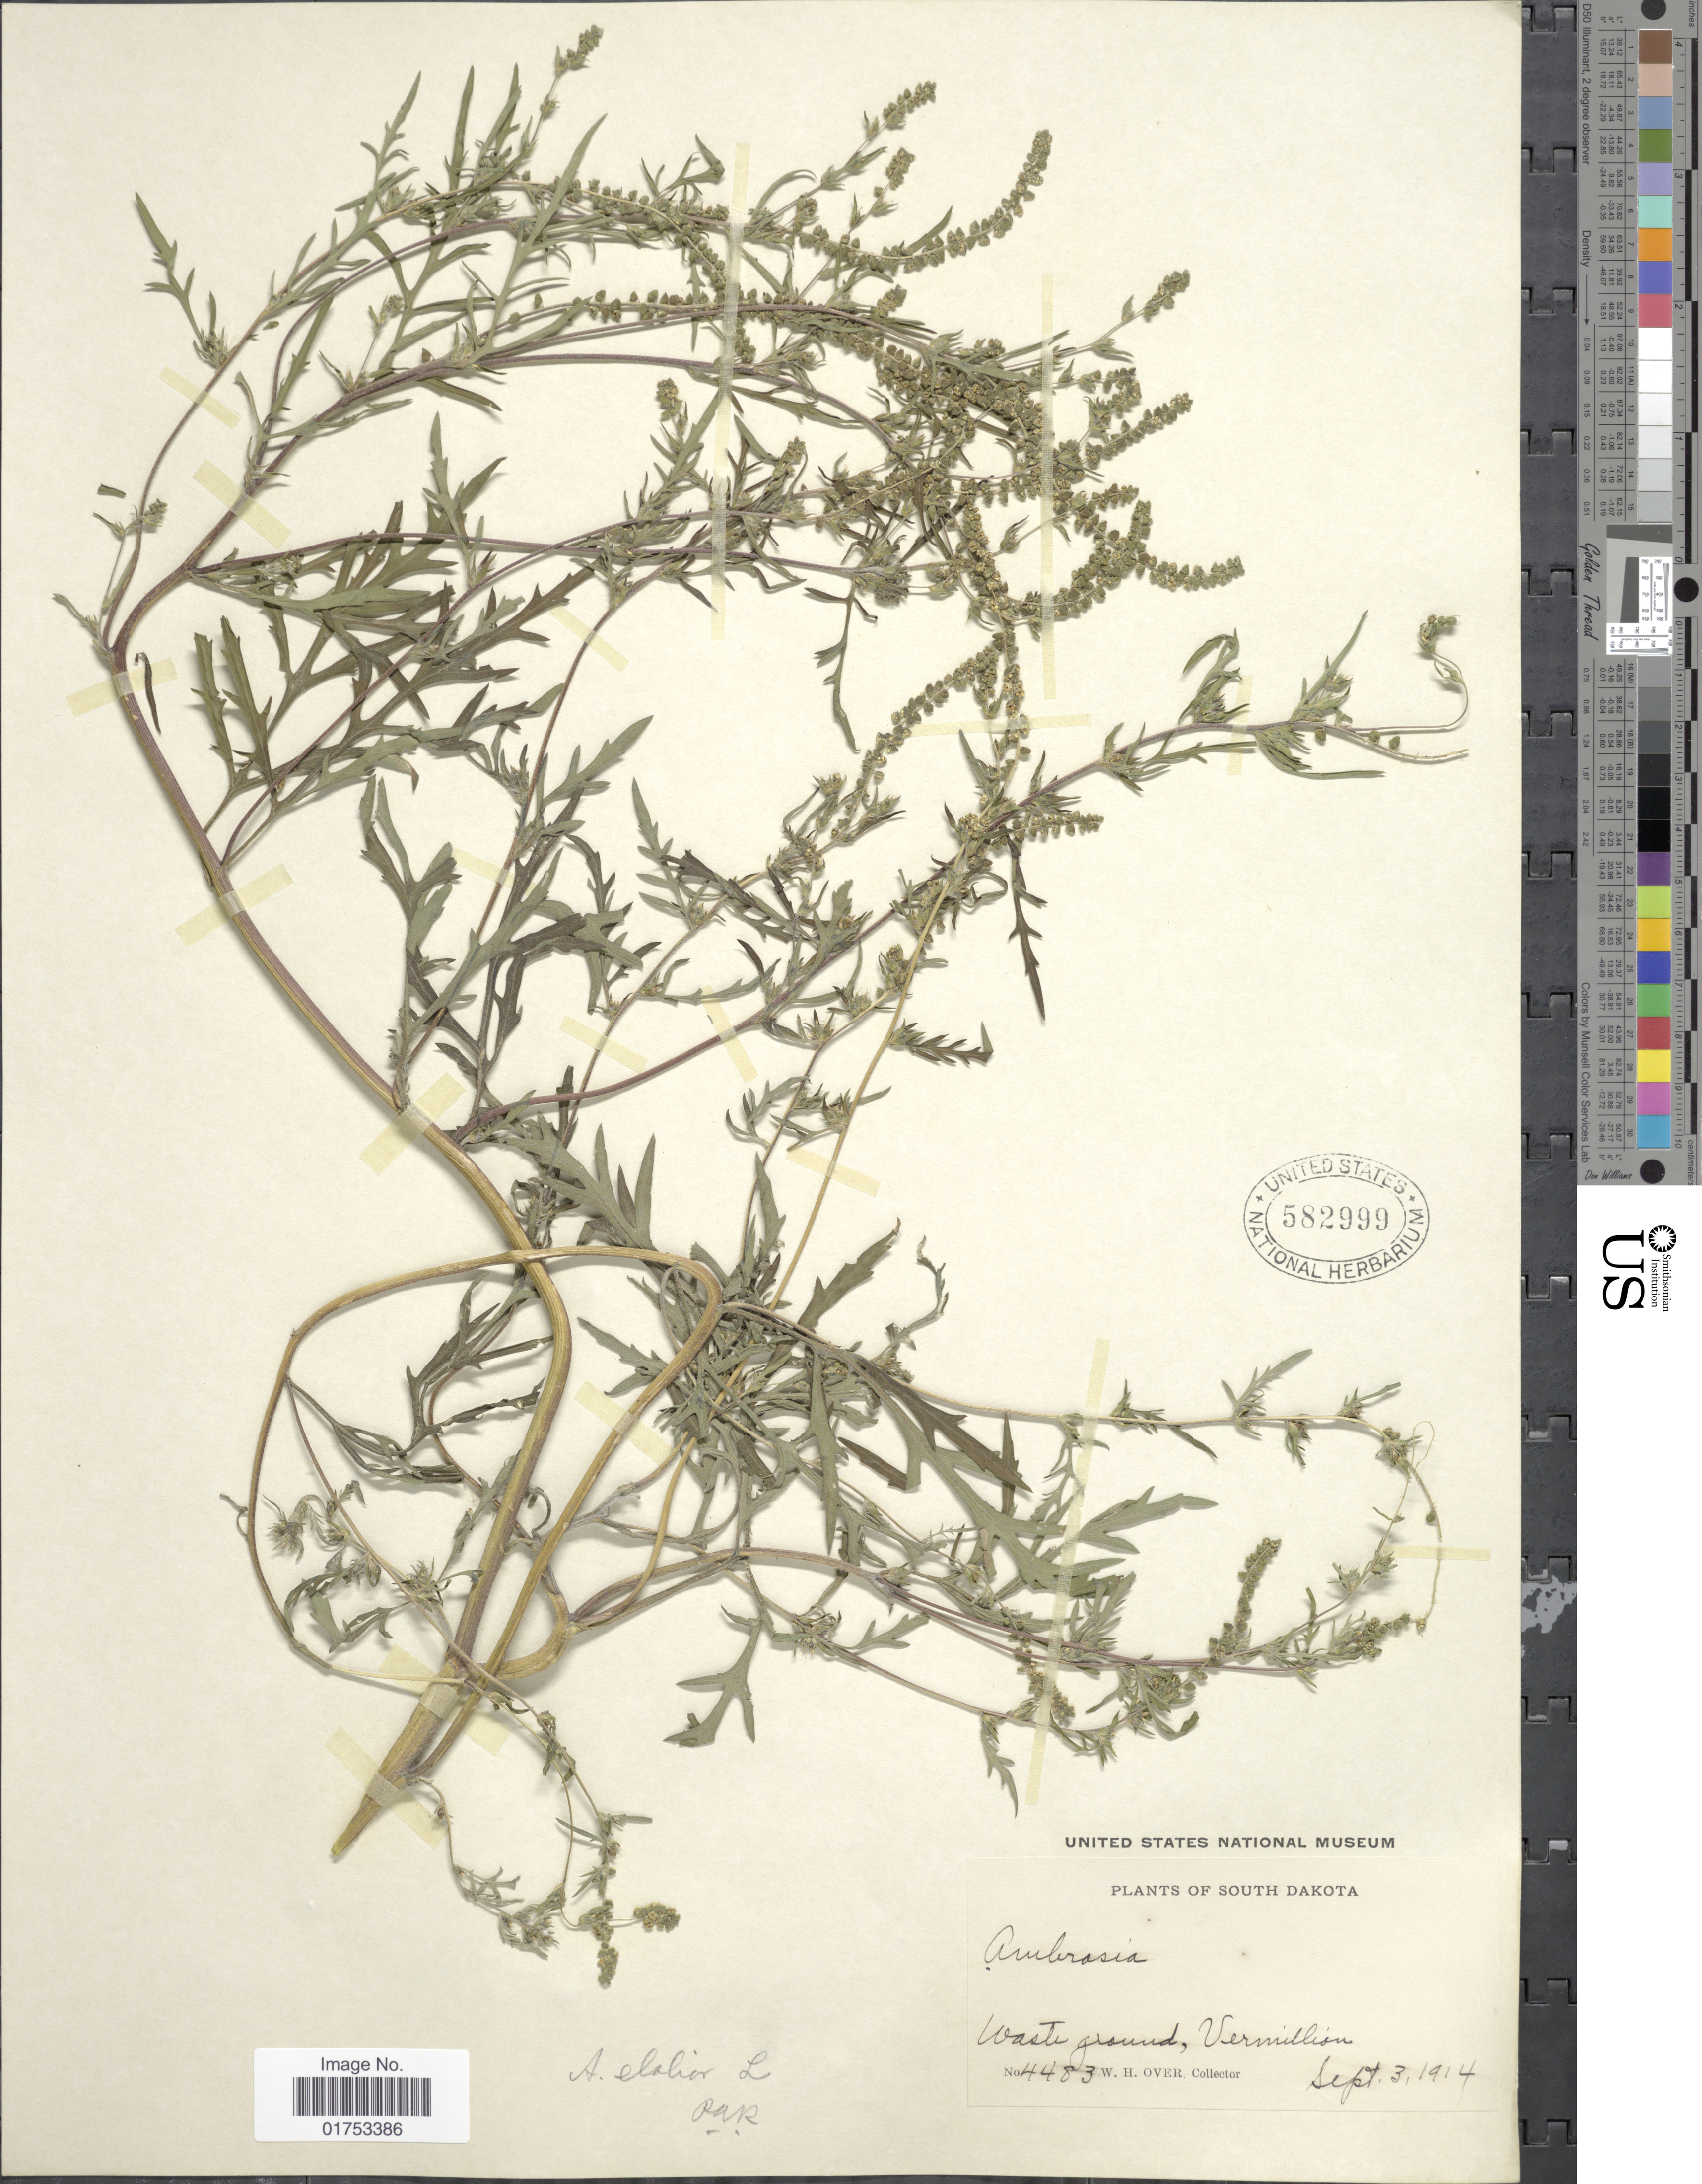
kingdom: Plantae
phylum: Tracheophyta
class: Magnoliopsida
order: Asterales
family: Asteraceae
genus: Ambrosia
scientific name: Ambrosia artemisiifolia var. elatior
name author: (L.) Descourt.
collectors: W. Over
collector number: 4483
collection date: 1914-09-03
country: United States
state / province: South Dakota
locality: Vermillion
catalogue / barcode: US 582999